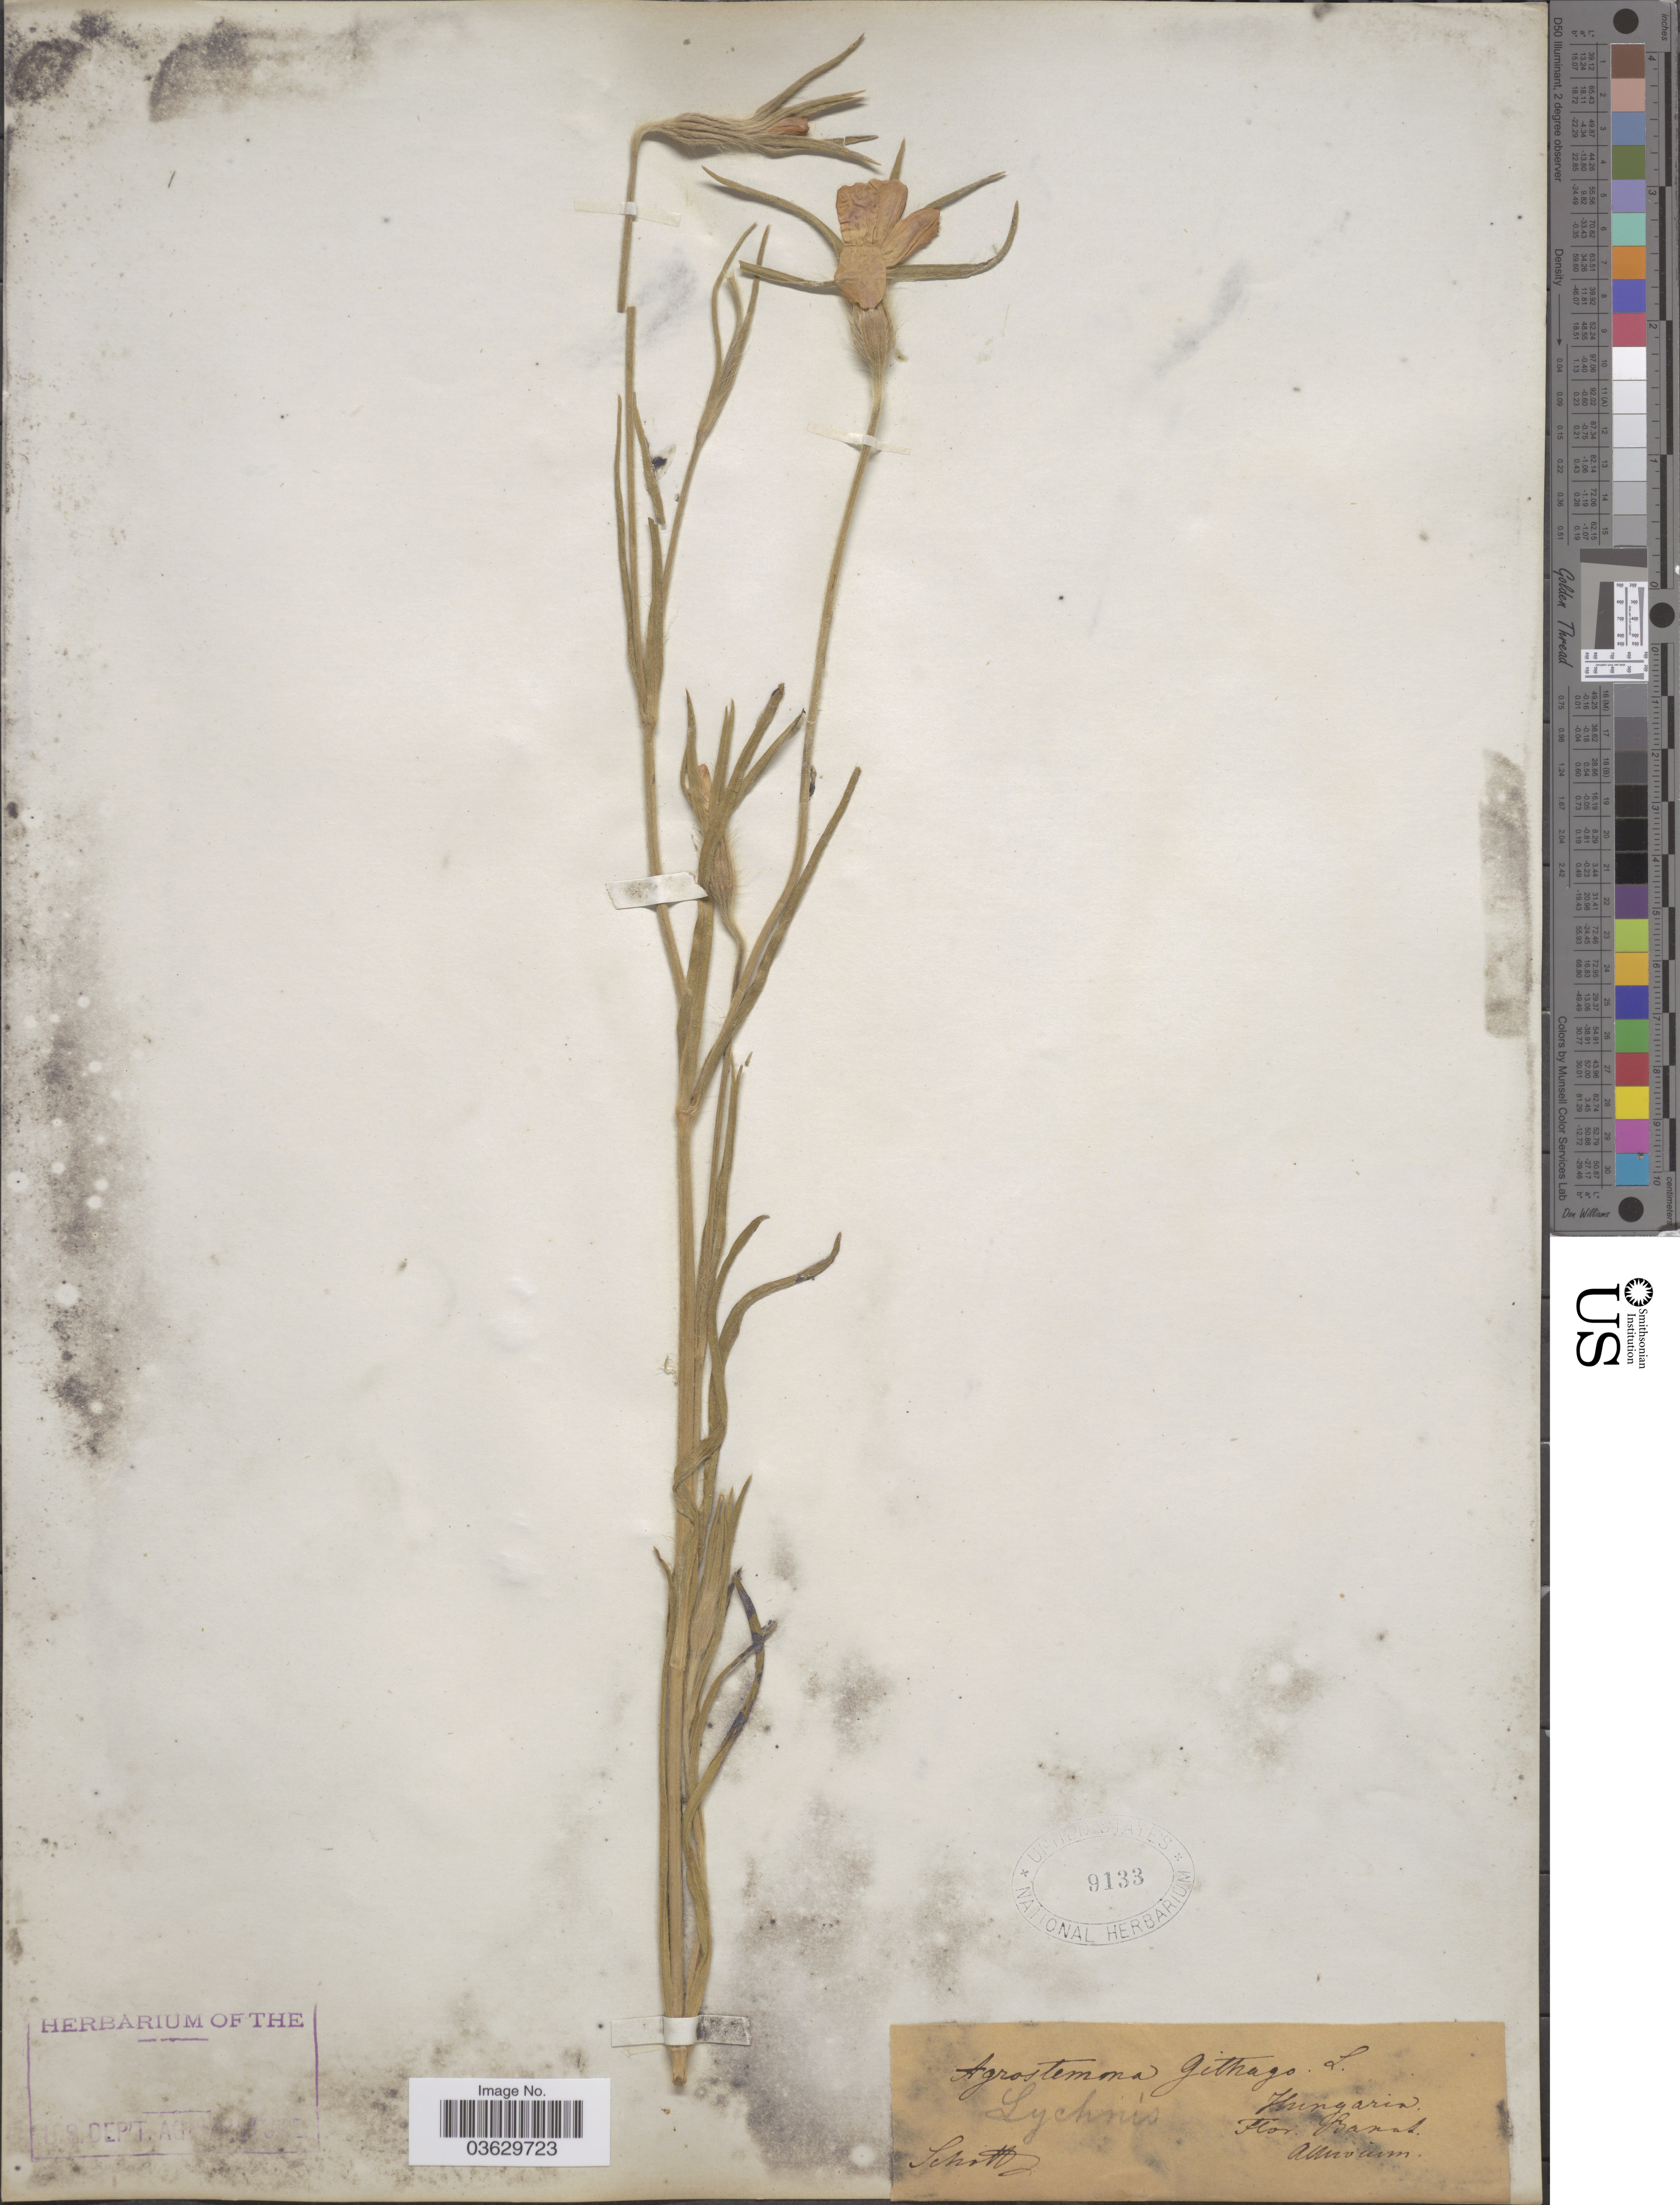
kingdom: Plantae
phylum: Tracheophyta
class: Magnoliopsida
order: Caryophyllales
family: Caryophyllaceae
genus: Agrostemma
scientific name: Agrostemma githago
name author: L.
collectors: -. Schottz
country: Hungary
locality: Banat. Alluvium [interpreted].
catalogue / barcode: US 9133